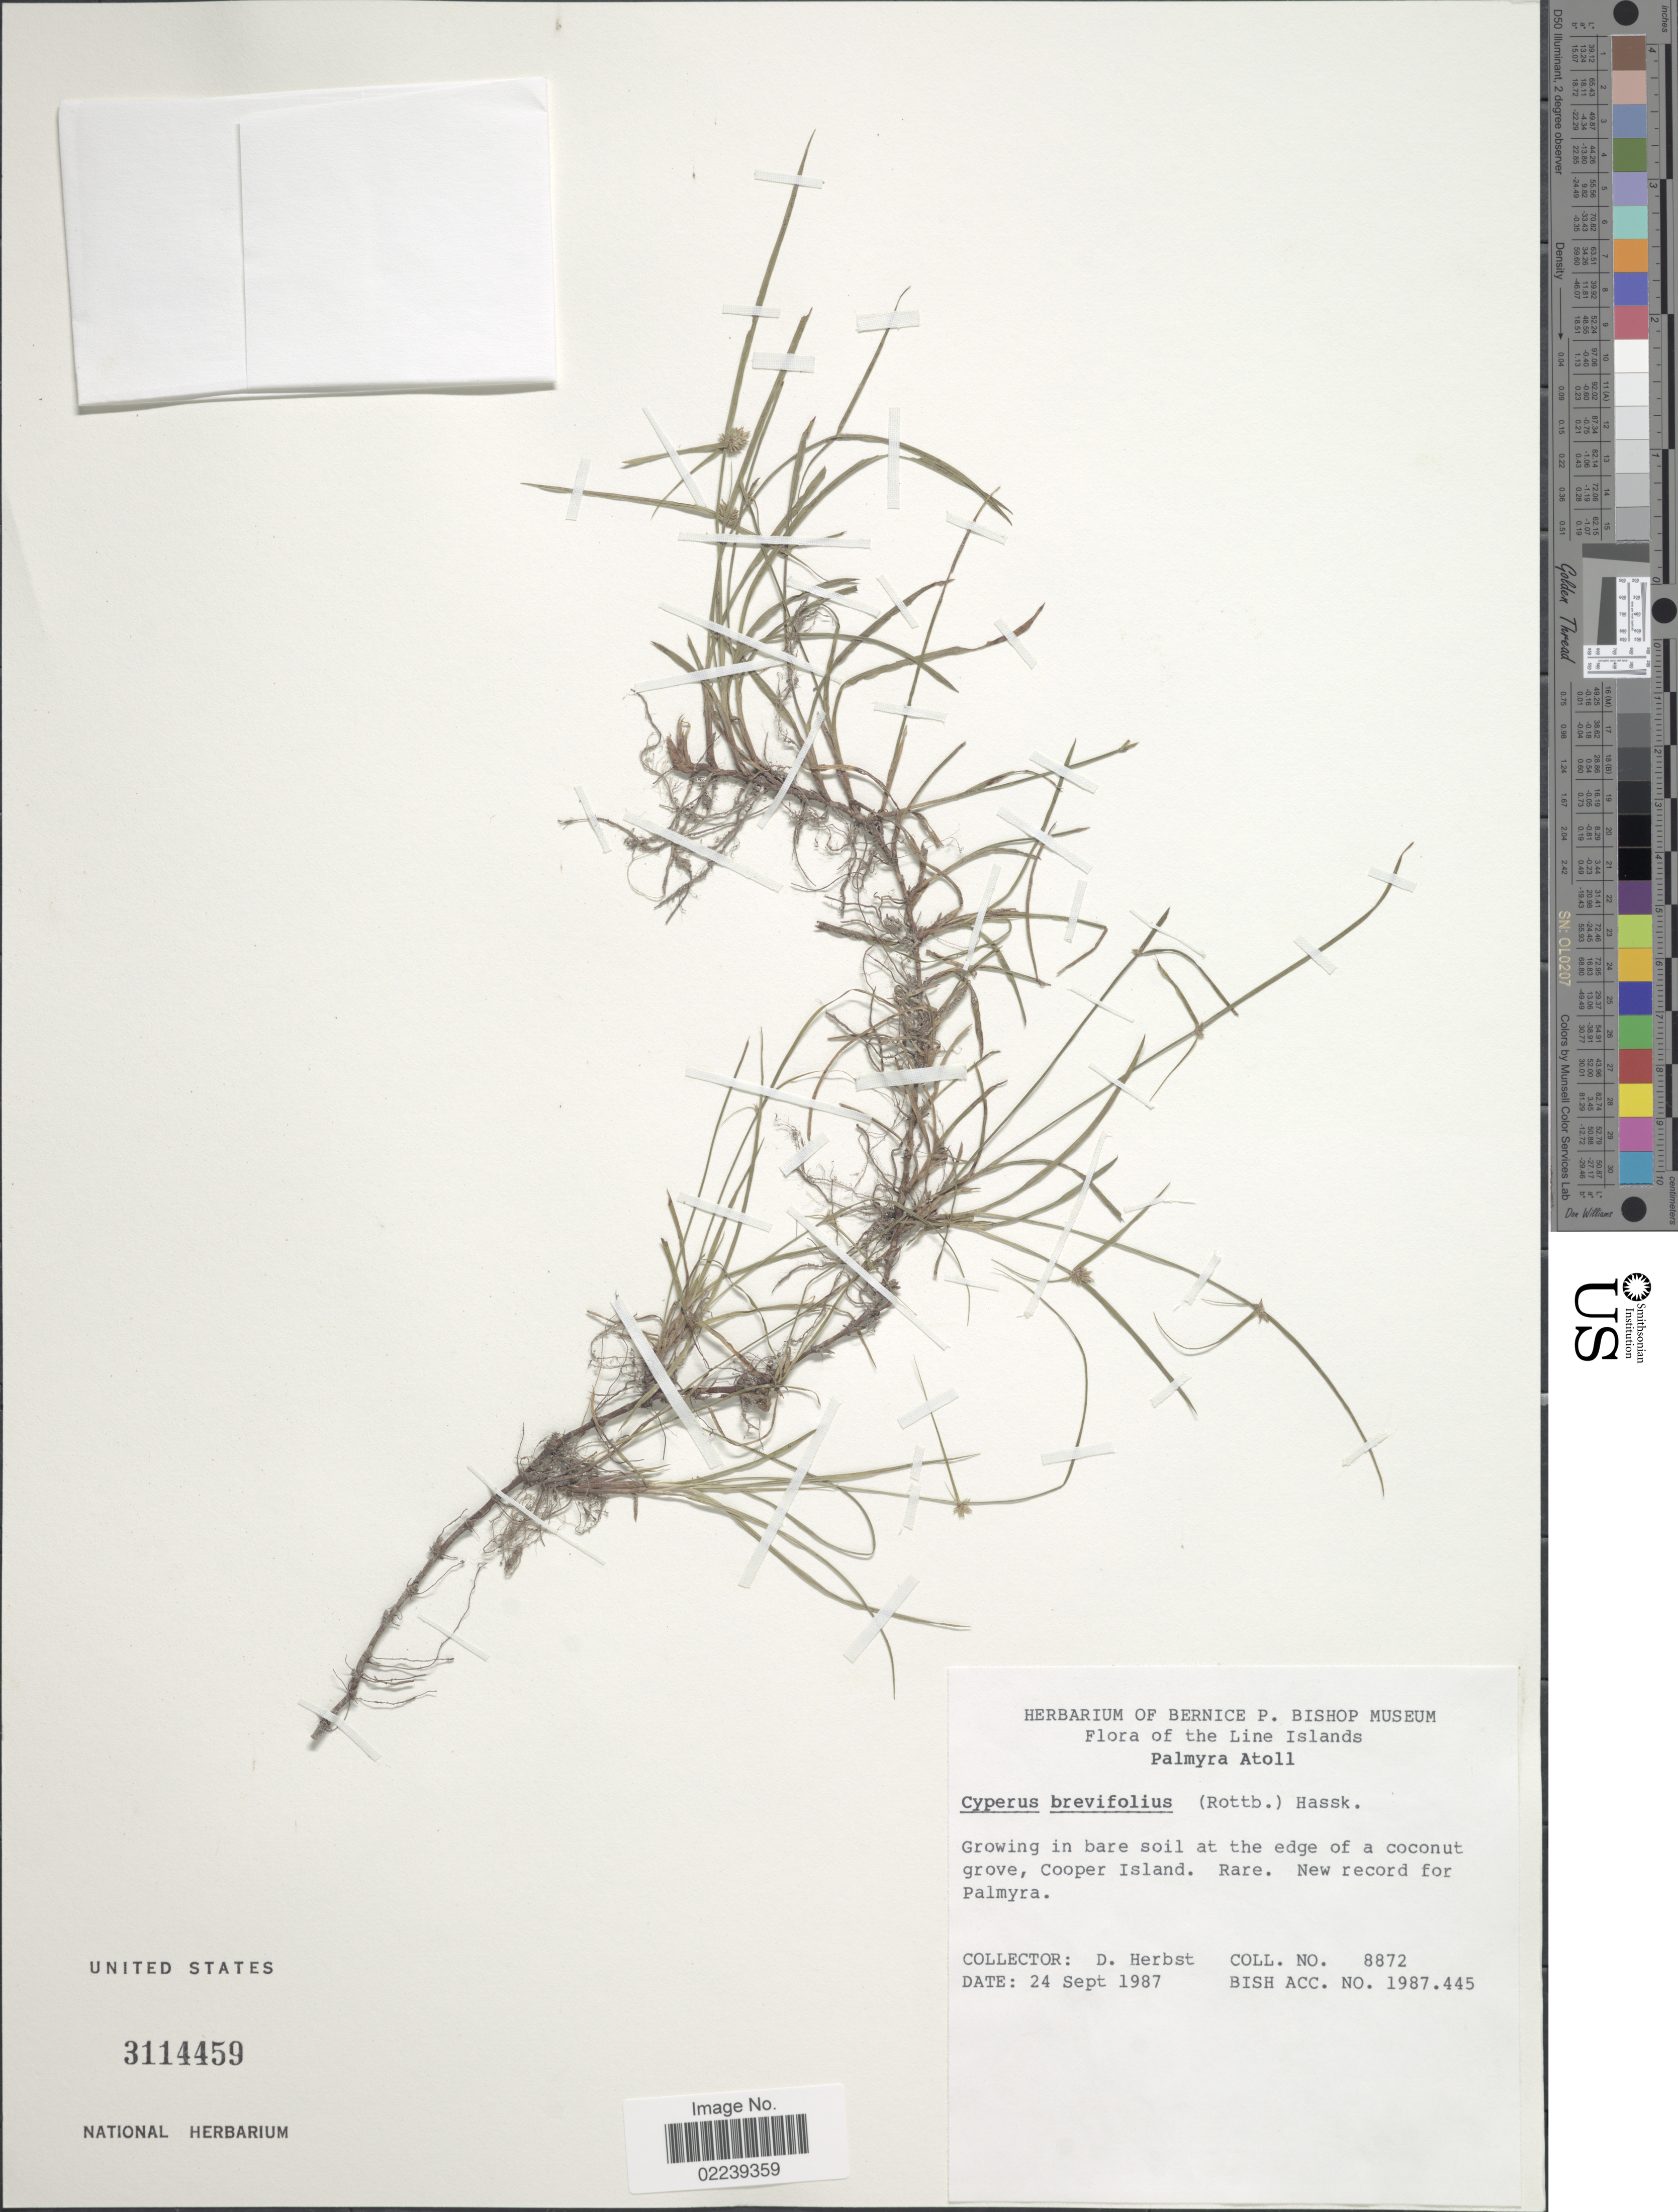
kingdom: Plantae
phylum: Tracheophyta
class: Liliopsida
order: Poales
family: Cyperaceae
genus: Cyperus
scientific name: Cyperus brevifolius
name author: (Rottb.) Hassk.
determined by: Strong, M. T., (US), Smithsonian Institution - National Museum of Natural History (UNITED STATES)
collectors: D. Herbst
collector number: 8872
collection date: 1987-09-24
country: Kiribati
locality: The Line Islands, Palmyra Atoll, growing in bare soil at the edge of a coconut grove, Cooper Island. Rare. New record for Palmyra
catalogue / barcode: US 3114459